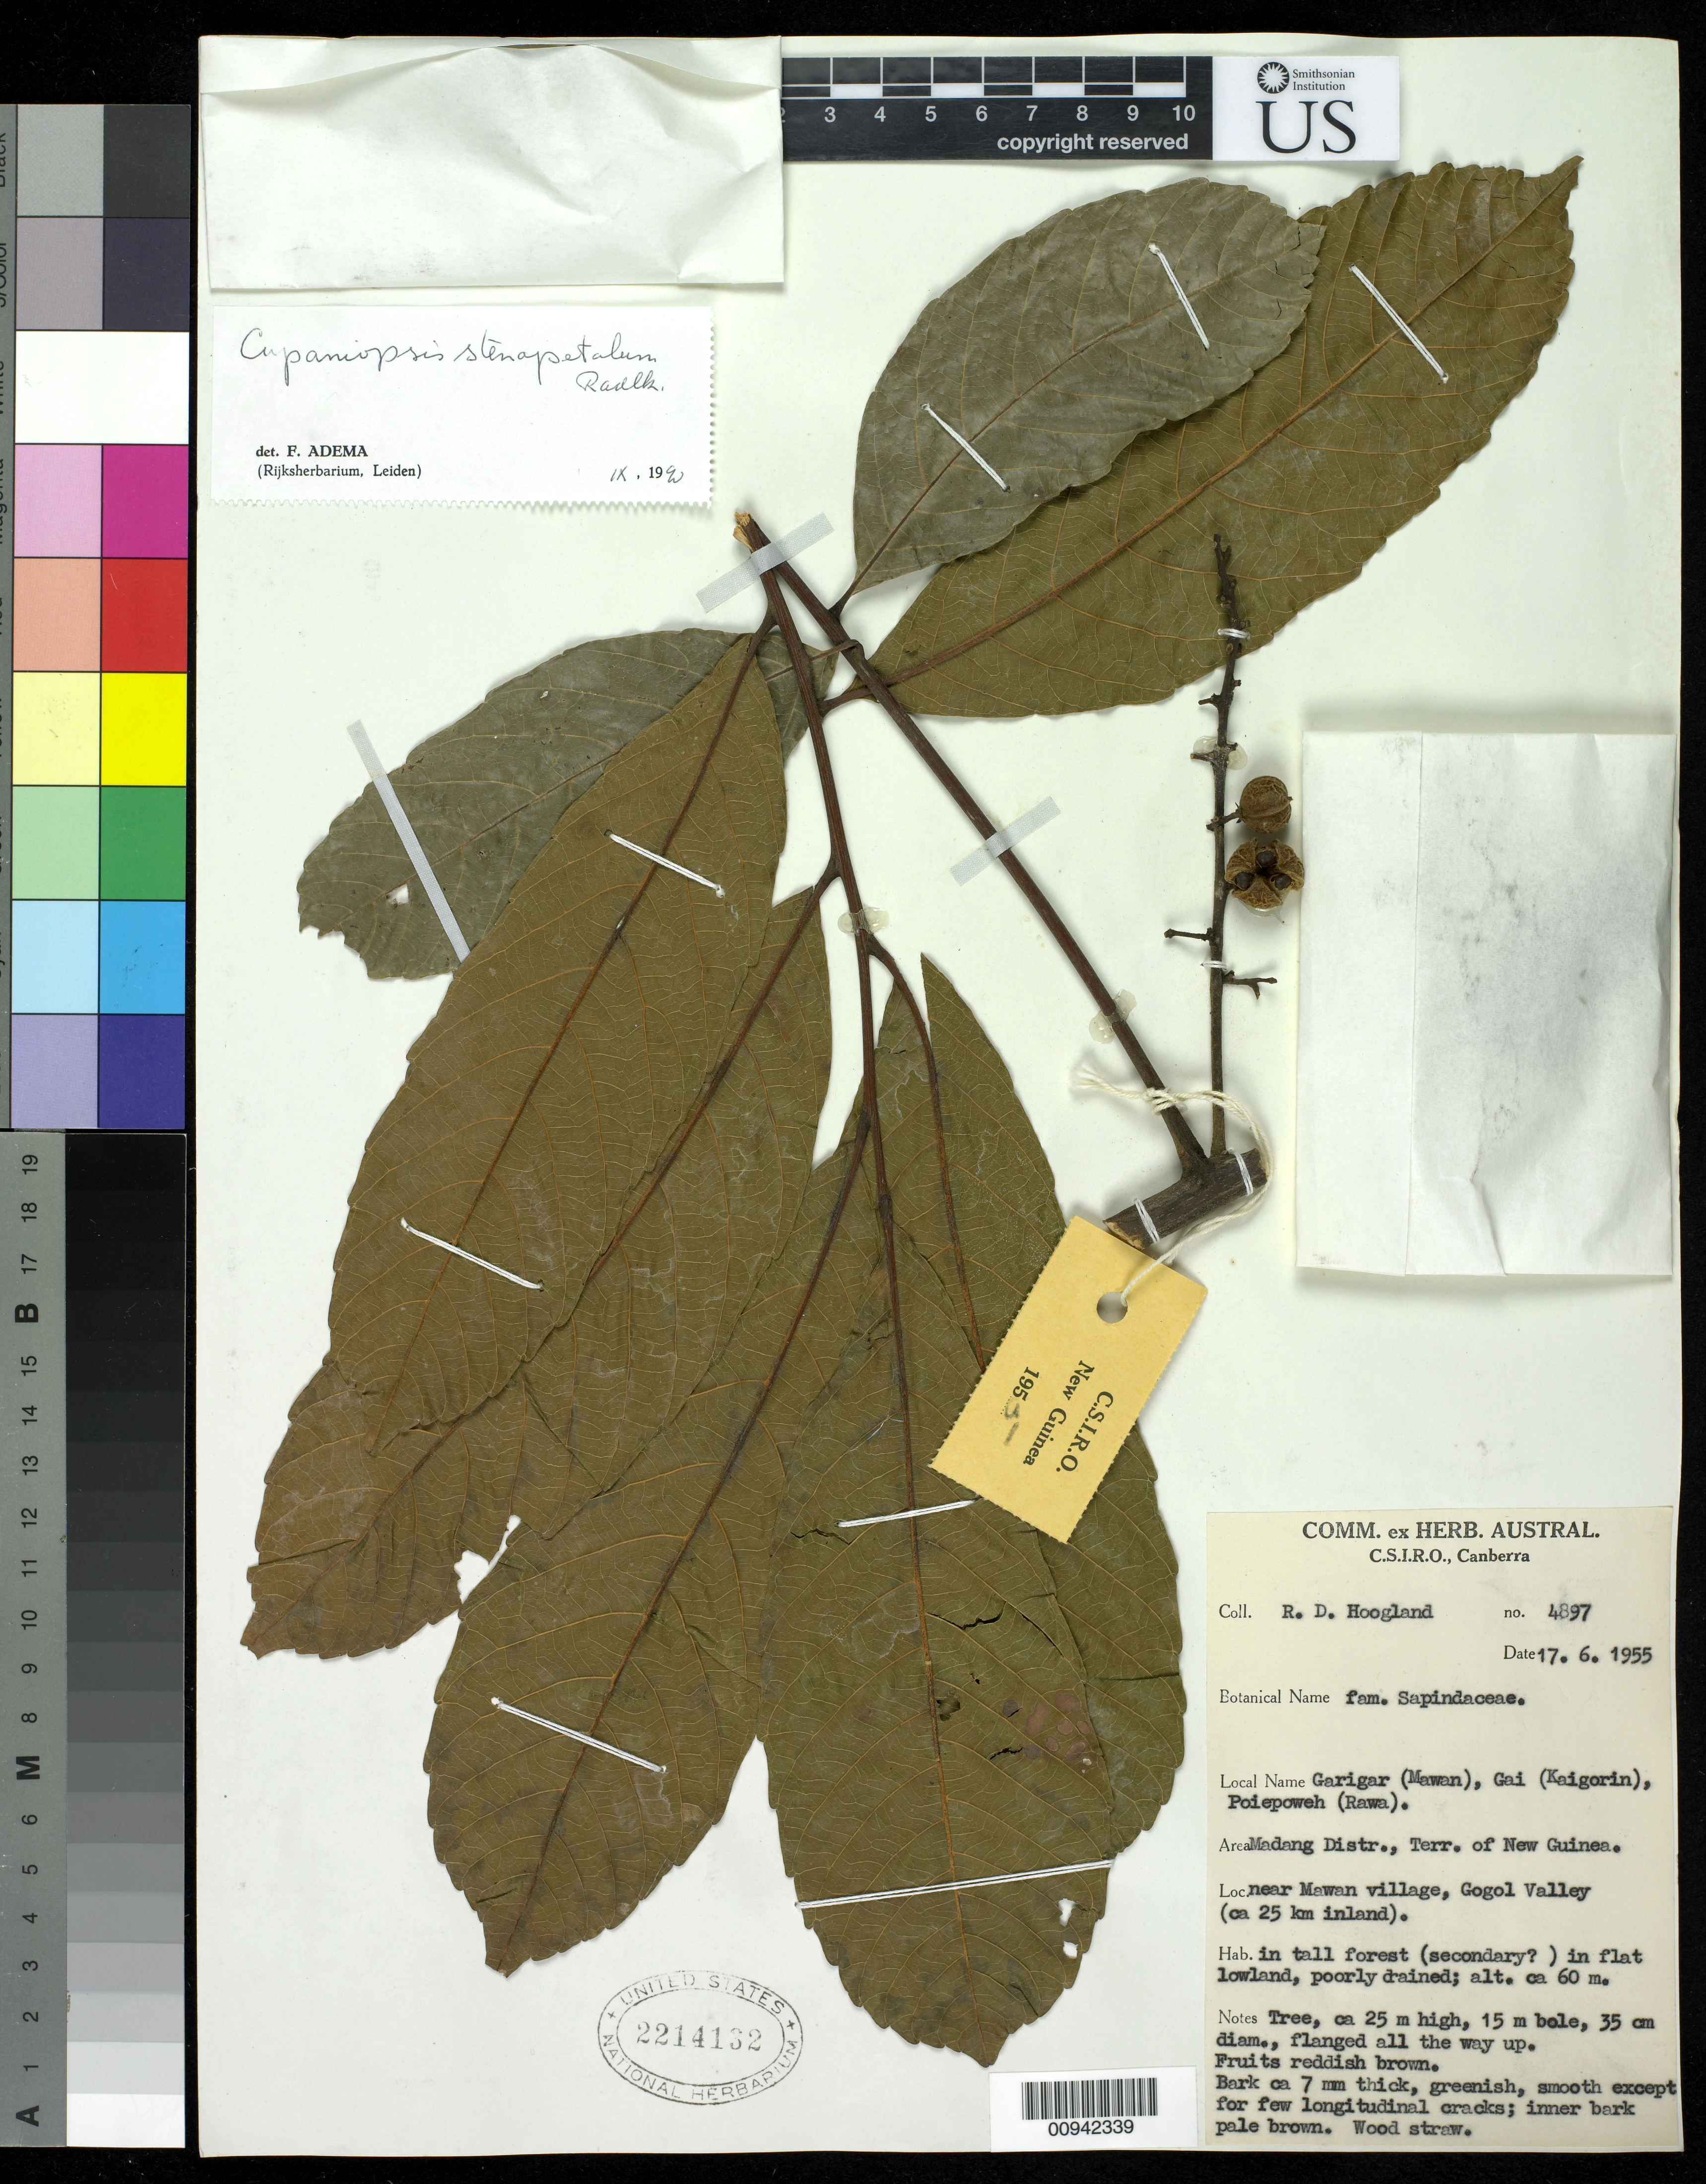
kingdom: Plantae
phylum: Tracheophyta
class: Magnoliopsida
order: Sapindales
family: Sapindaceae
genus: Cupaniopsis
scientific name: Cupaniopsis stenopetata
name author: Radlk.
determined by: Adema, F. A. C. B.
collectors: R. D. Hoogland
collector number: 4897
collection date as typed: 17 Jun 1955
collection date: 1955-06-17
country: Papua New Guinea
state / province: Madang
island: New Guinea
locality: Gogol Valley (ca 25 km inland), near Mawan village.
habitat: In tall forest (secondary?) in flat lowland, poorly drained.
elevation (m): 60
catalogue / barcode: US 2214132